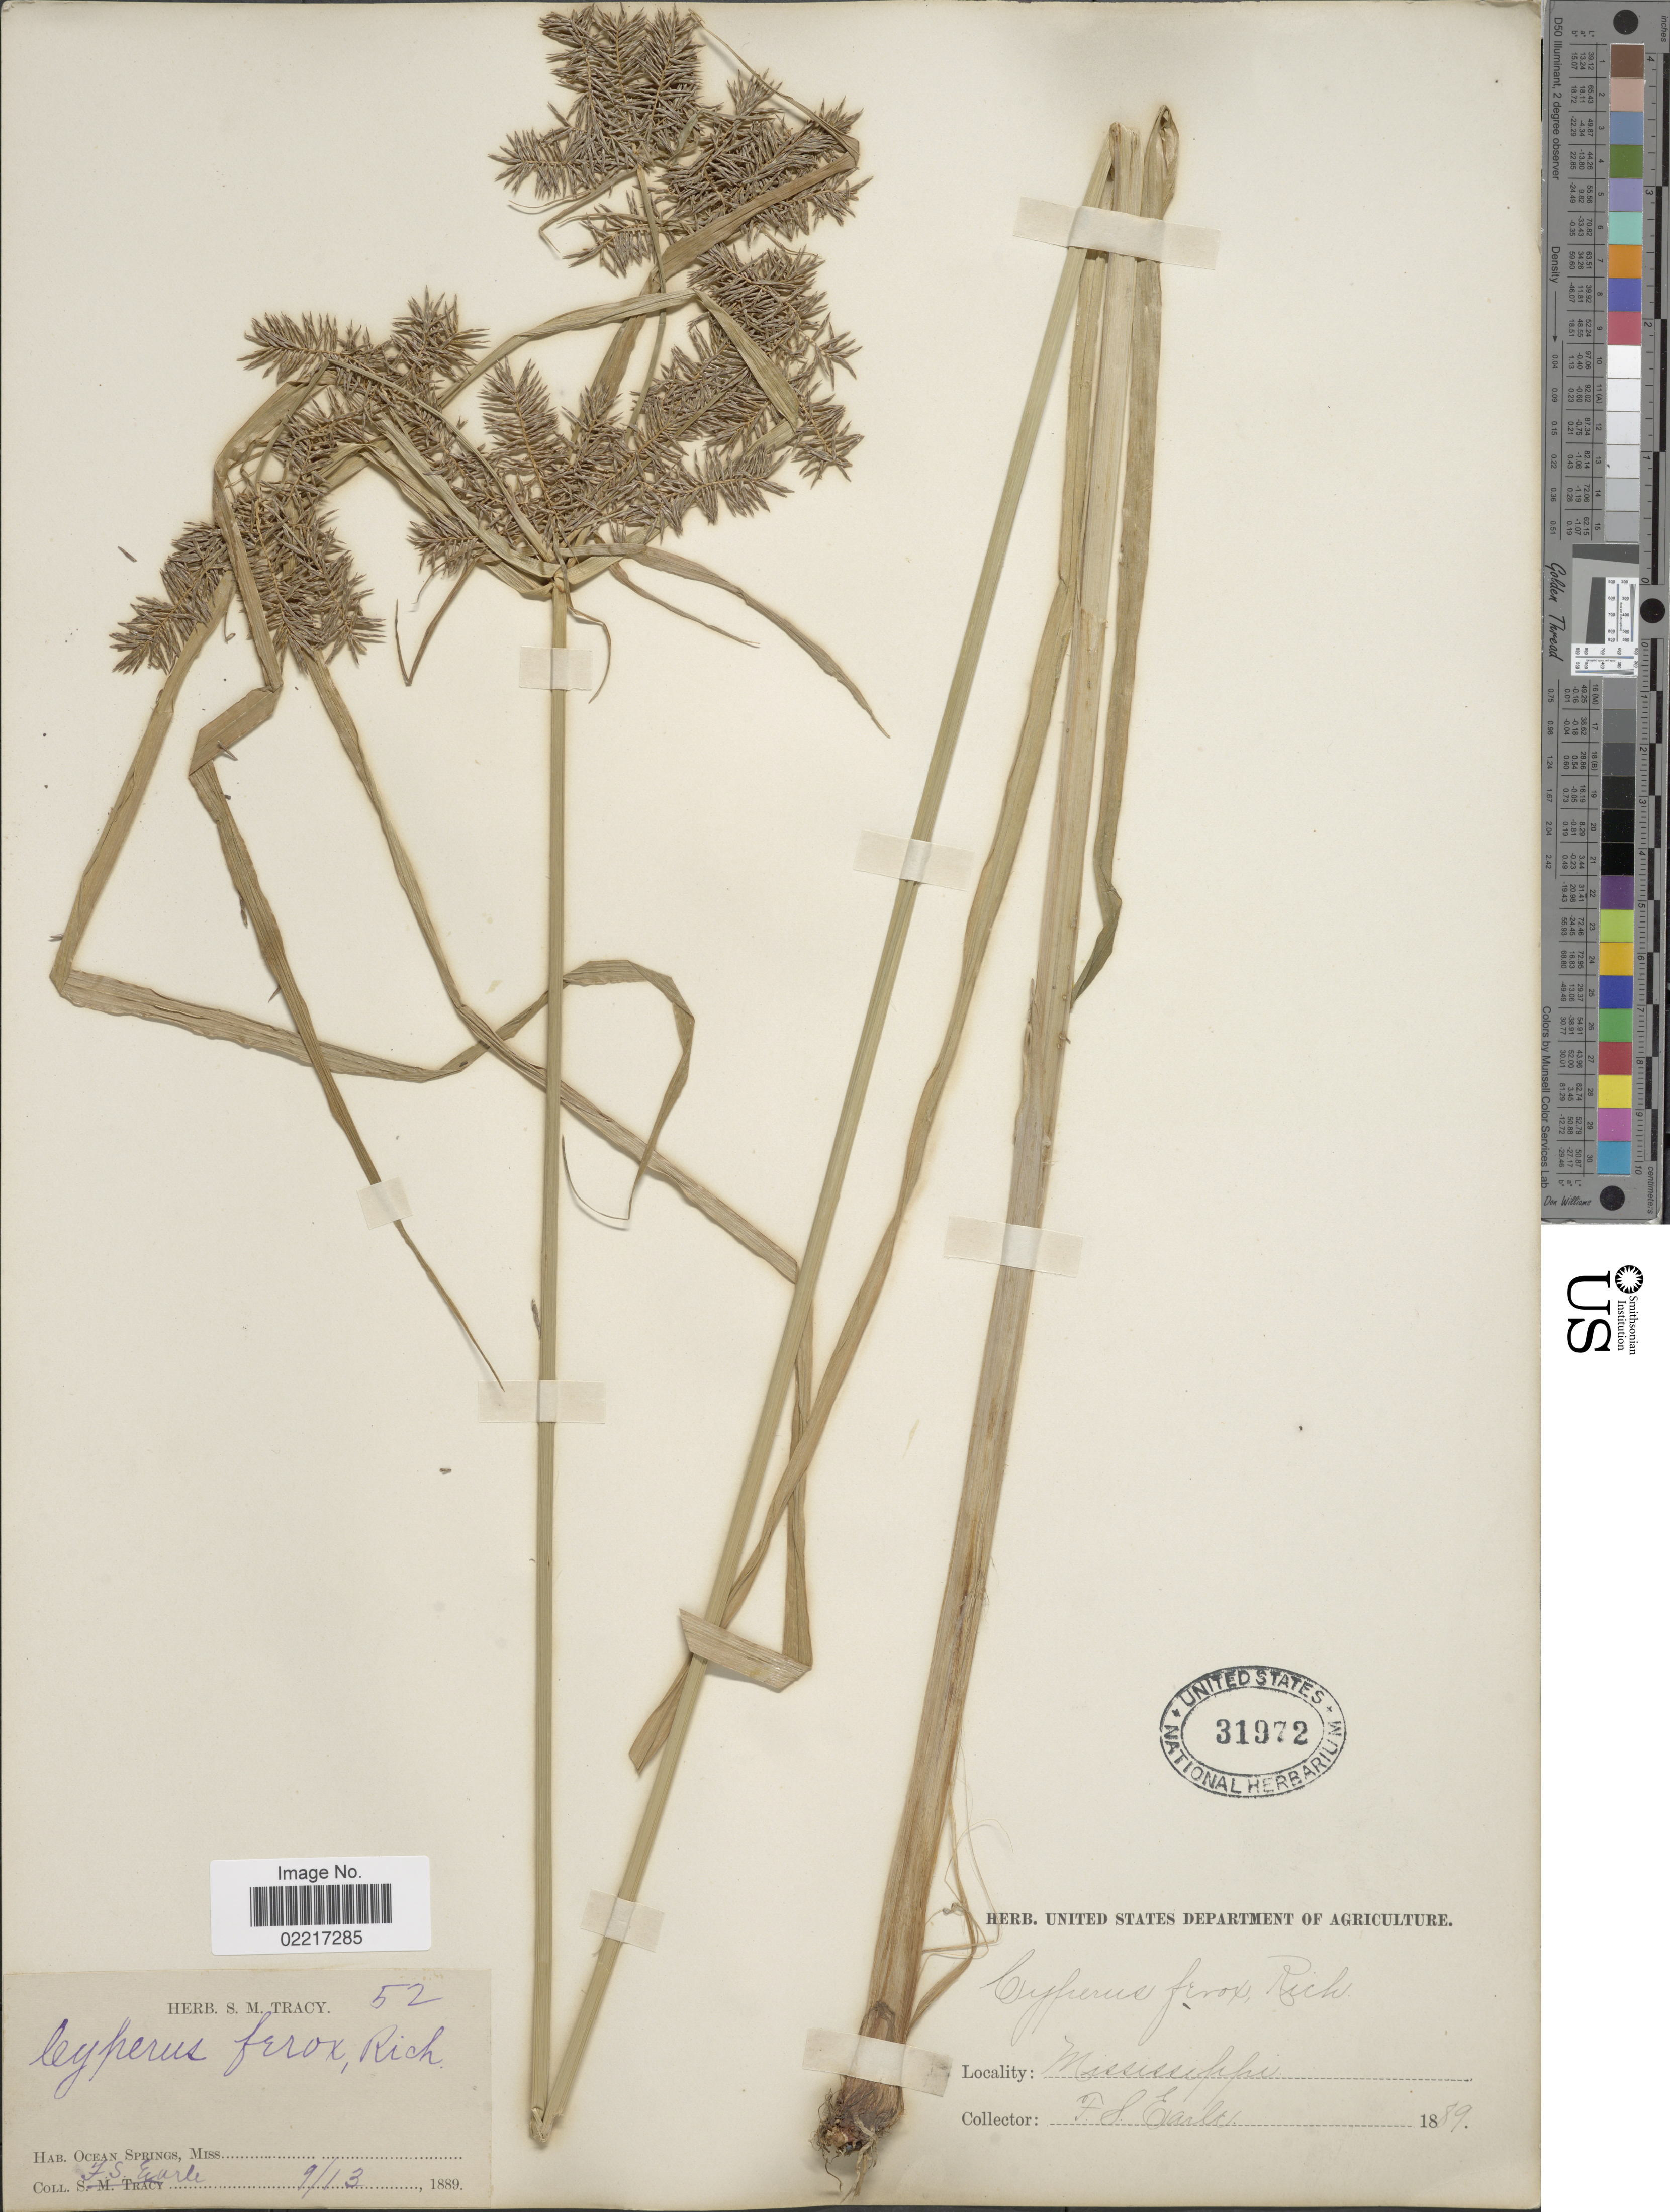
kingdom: Plantae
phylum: Tracheophyta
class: Liliopsida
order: Poales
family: Cyperaceae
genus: Cyperus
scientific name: Cyperus odoratus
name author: L.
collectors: F. S. Earle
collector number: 52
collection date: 1889-09-13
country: United States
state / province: Mississippi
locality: Ocean Springs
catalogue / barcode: US 31972